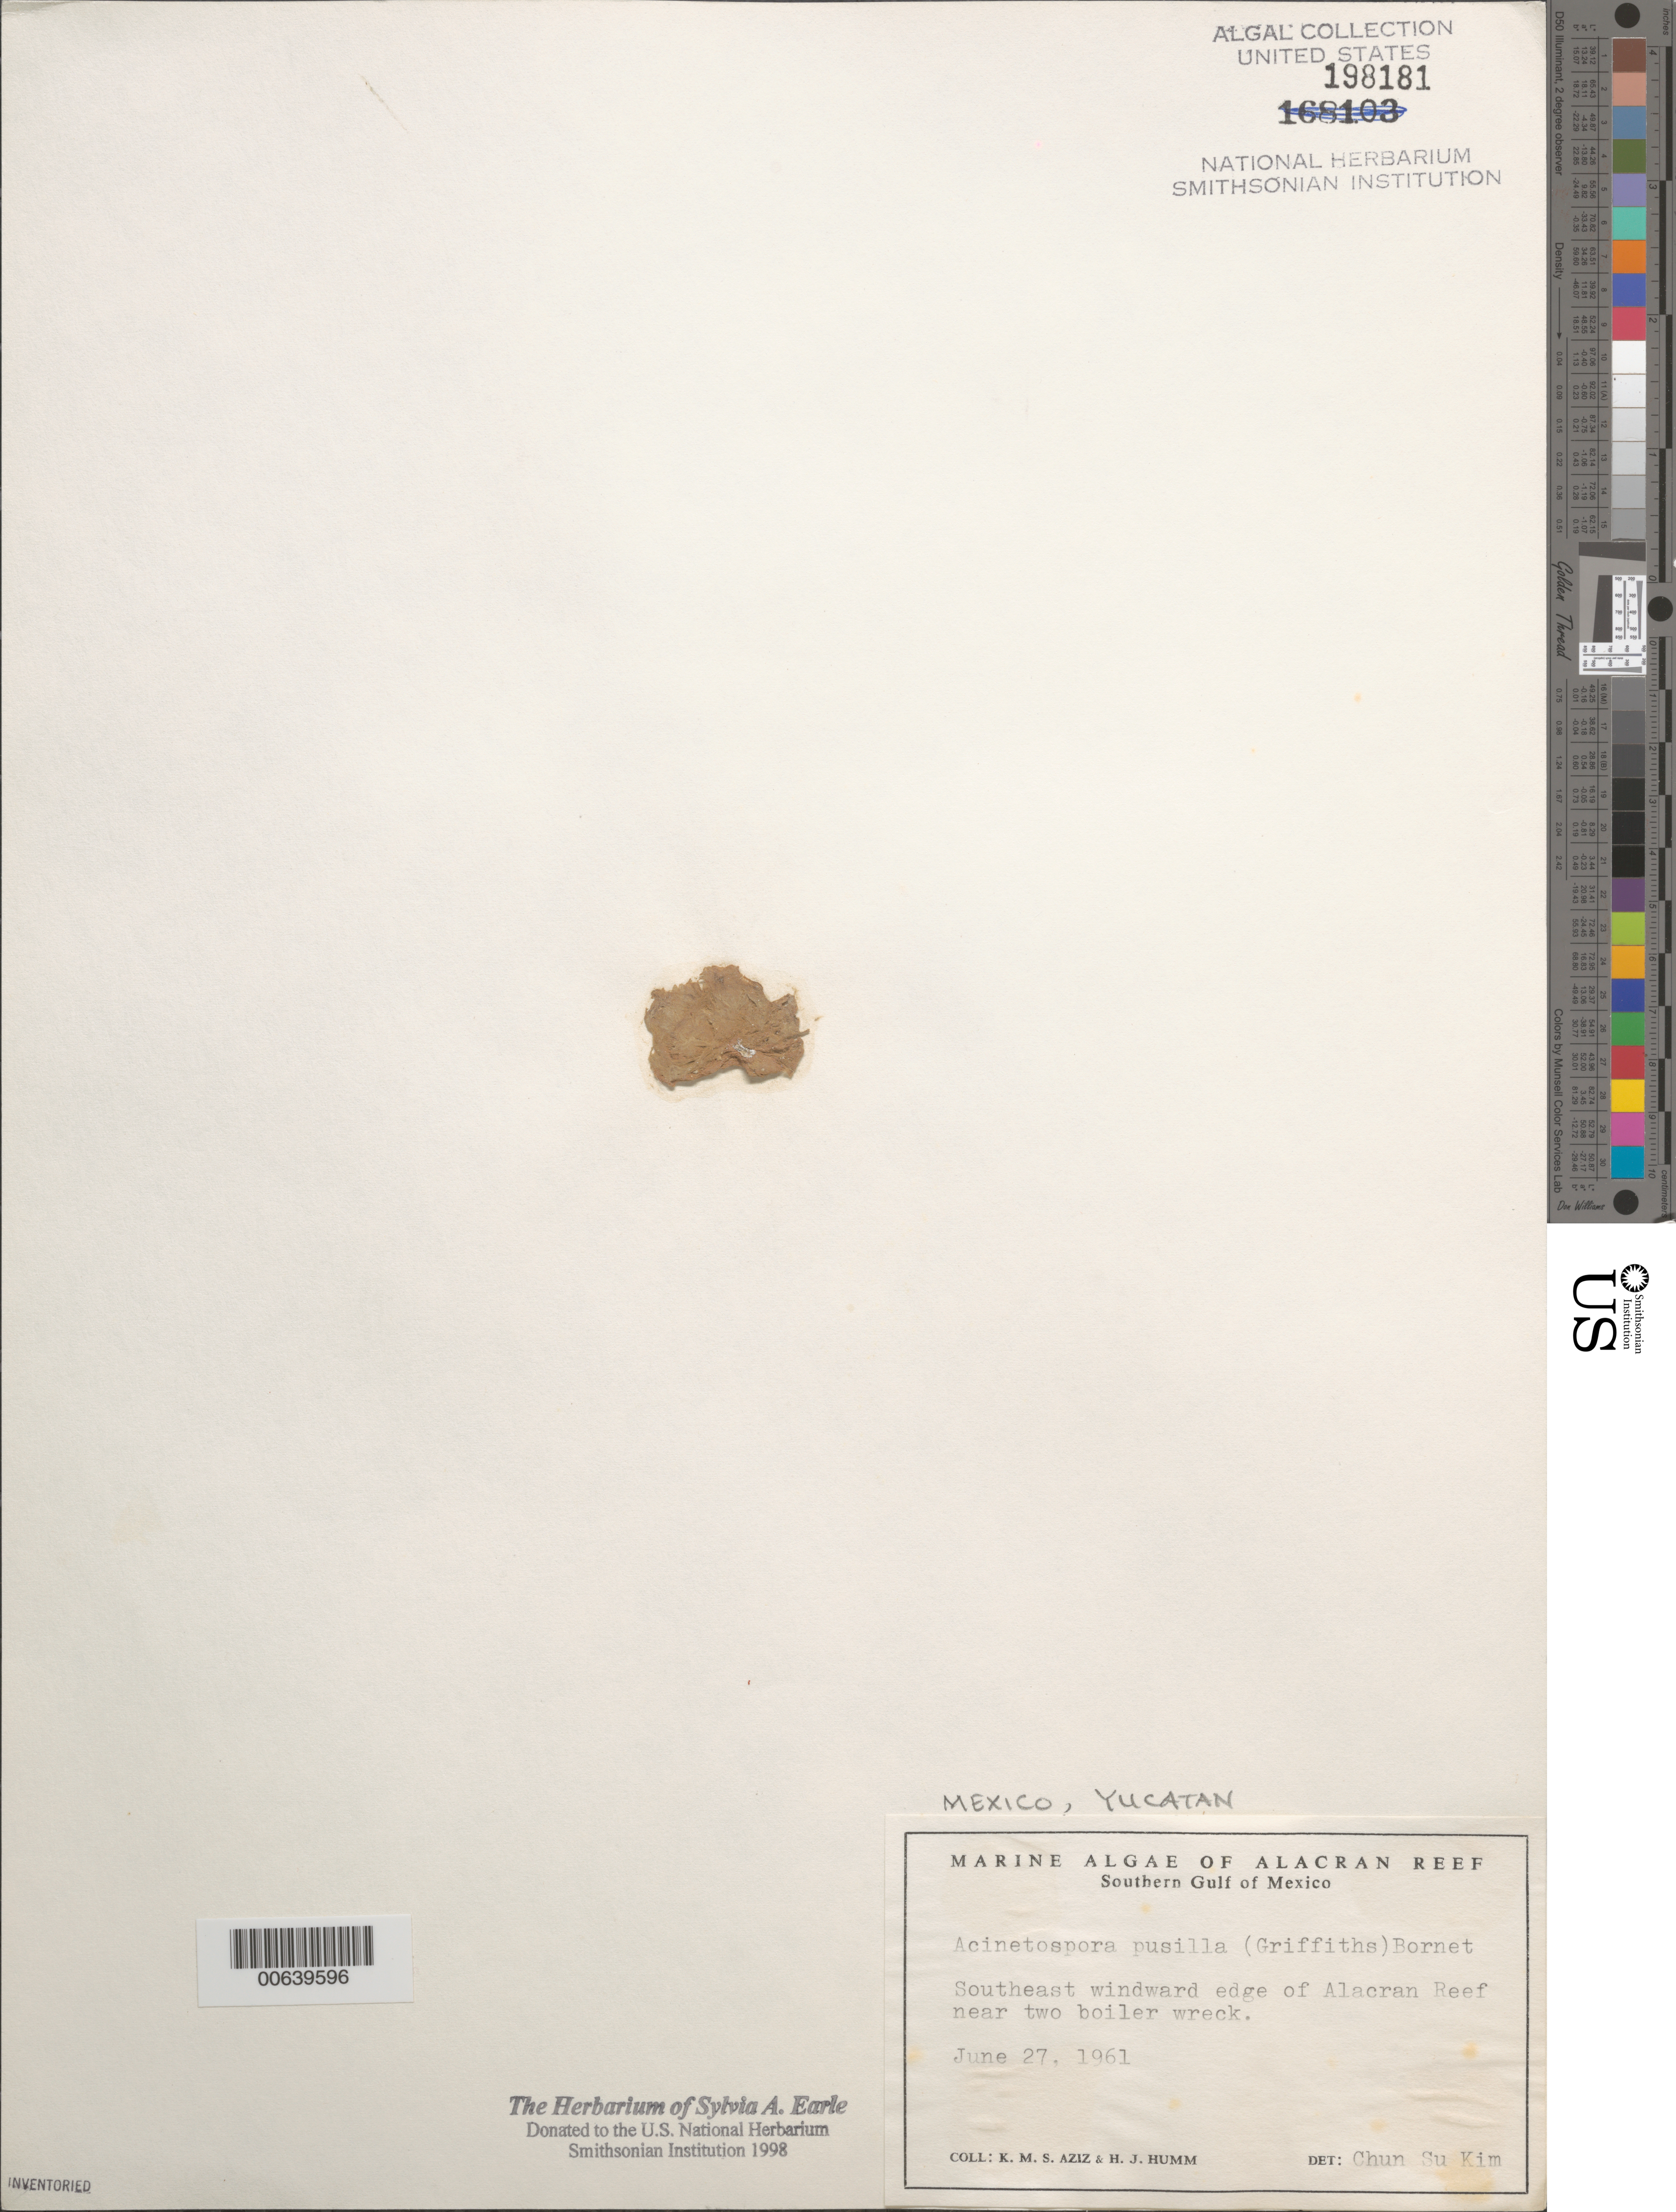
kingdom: Chromista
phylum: Ochrophyta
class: Phaeophyceae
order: Ectocarpales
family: Acinetosporaceae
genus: Acinetospora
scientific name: Acinetospora crinita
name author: (Carmich. in Harv.) Sauv.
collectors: K. M. Aziz & H. J. Humm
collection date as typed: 27 Jun 1961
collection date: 1961-06-27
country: Mexico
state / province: Yucatan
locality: Alacran Reef, southern Gulf of Mexico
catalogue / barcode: US 198181